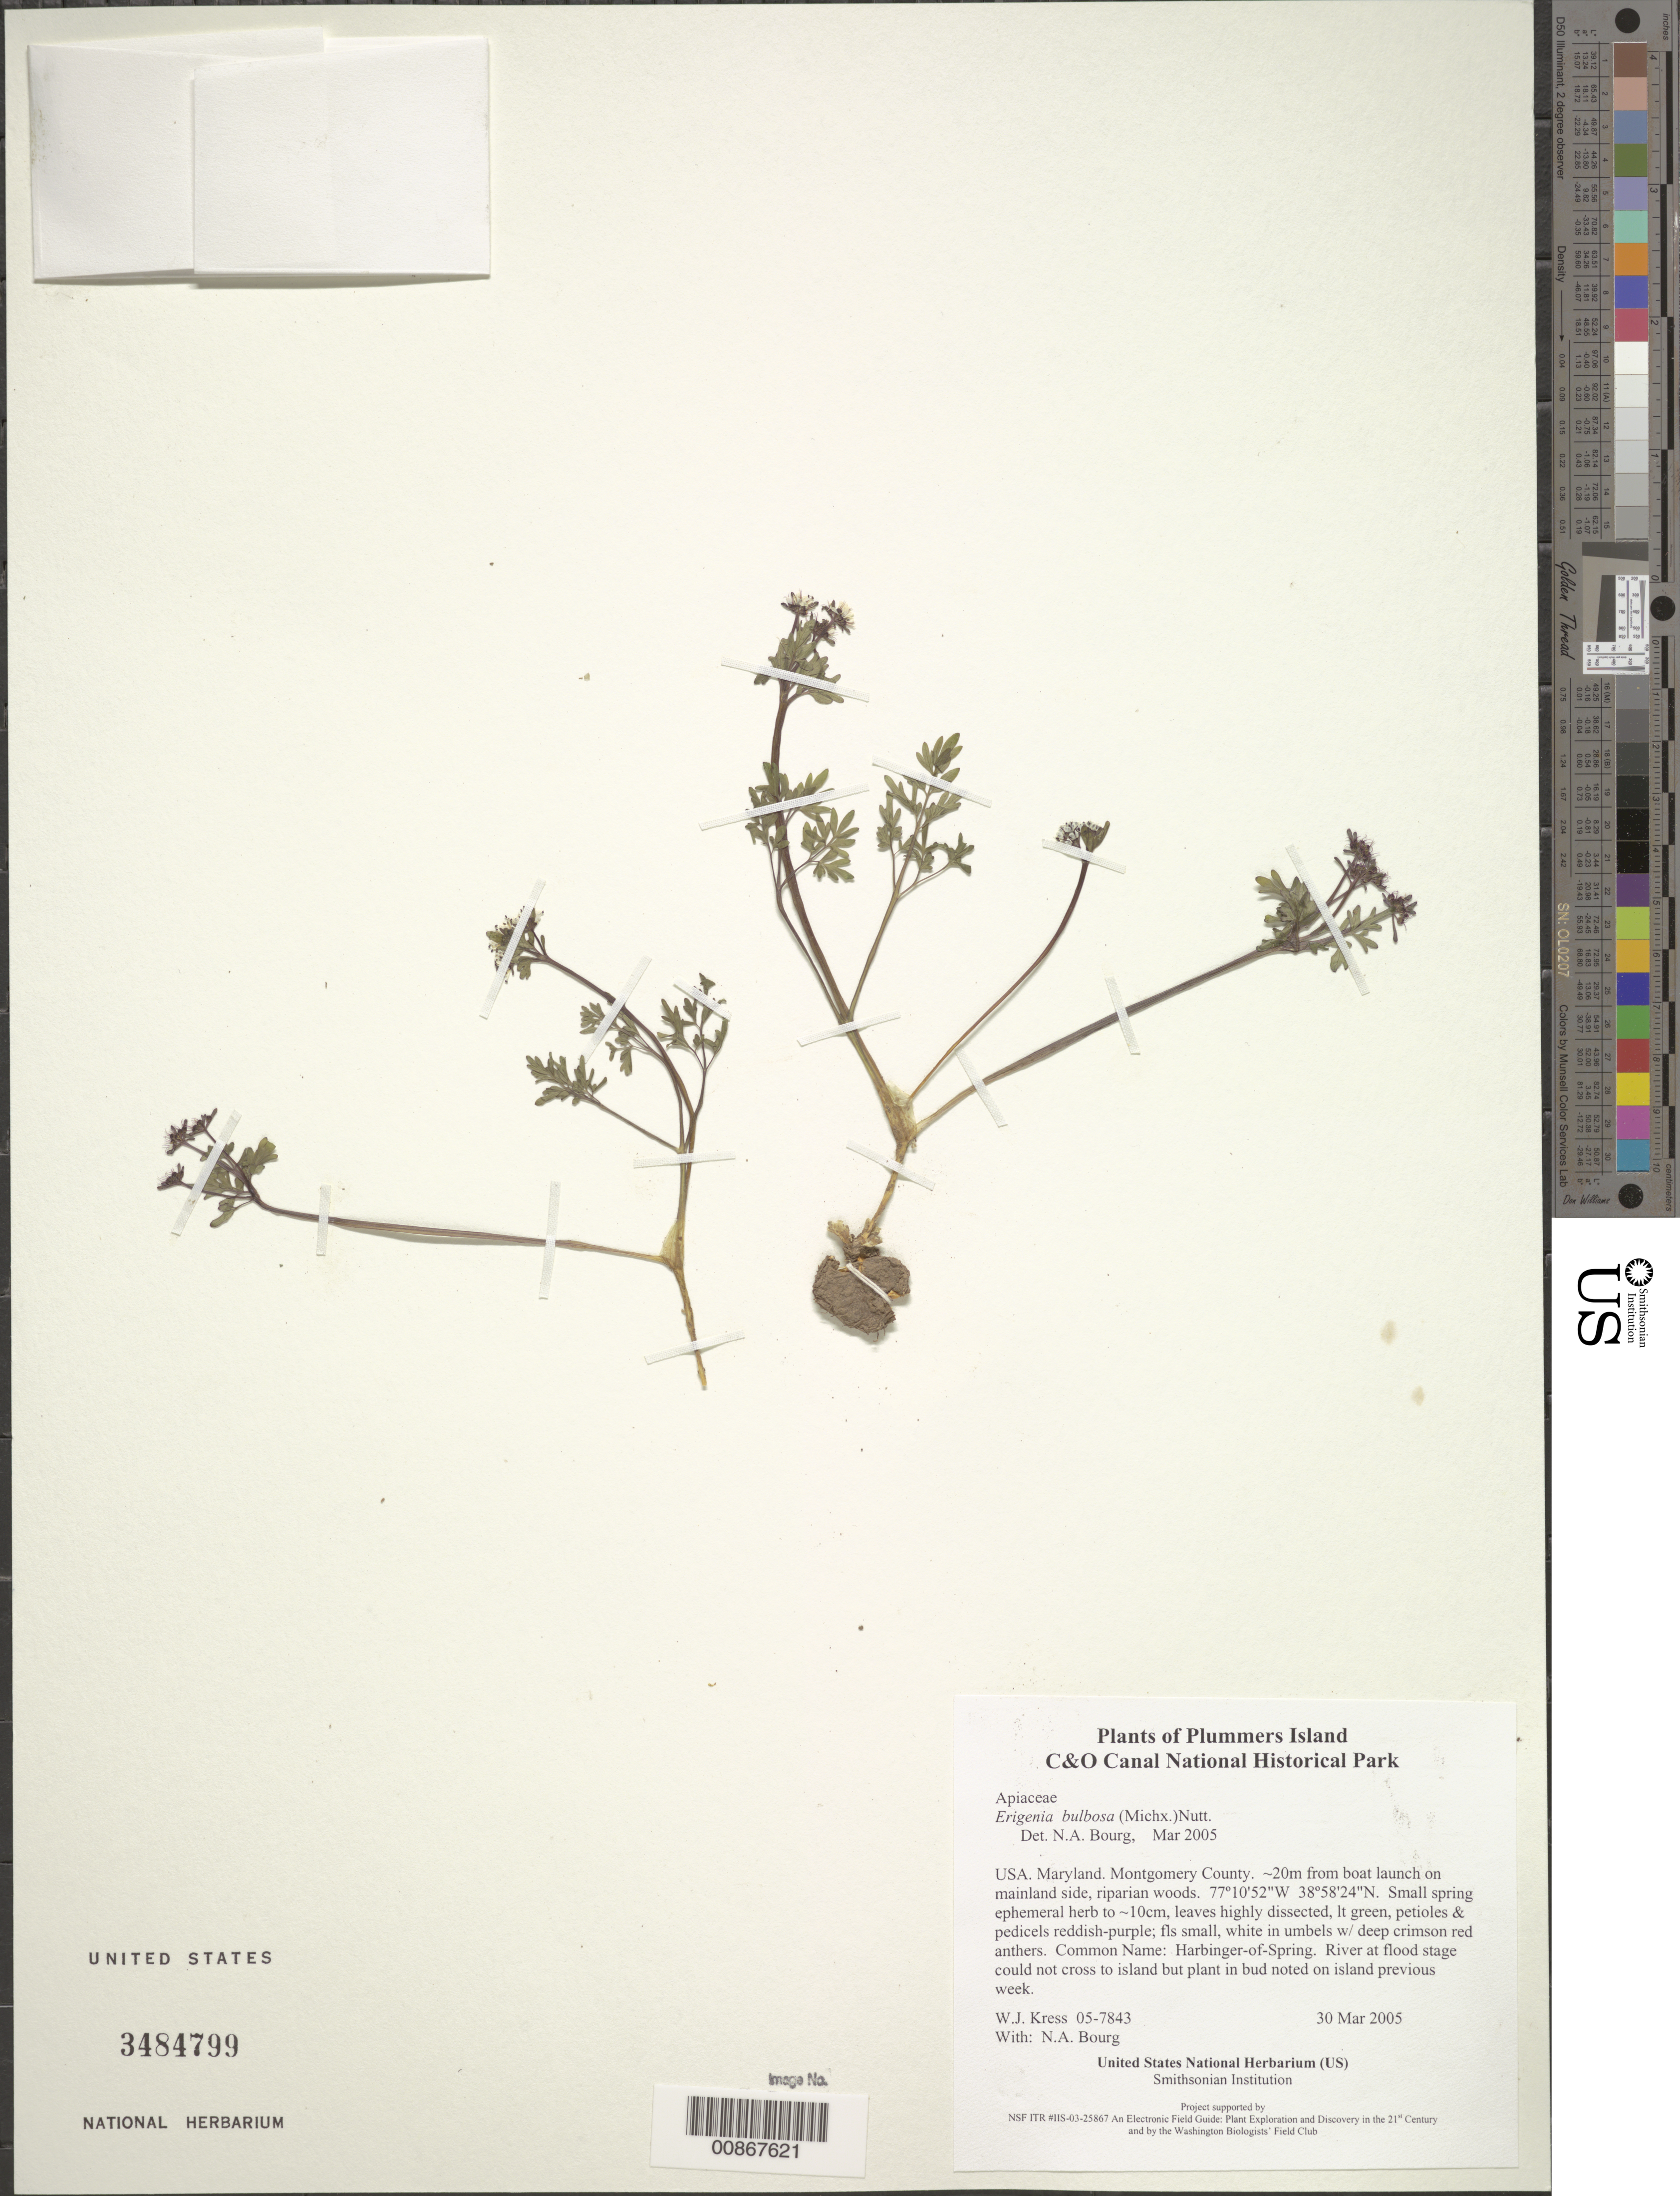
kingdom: Plantae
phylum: Tracheophyta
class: Magnoliopsida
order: Apiales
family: Apiaceae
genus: Erigenia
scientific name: Erigenia bulbosa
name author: (Michx.) Nutt.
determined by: Bourg, N. A.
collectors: W. J. Kress & N. A. Bourg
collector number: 05-7843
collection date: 2005-03-30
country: United States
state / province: Maryland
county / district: Montgomery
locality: Chesapeake and Ohio Canal National Historical Park, Plummers Island. ~20m from boat launch on mainland side, riparian woods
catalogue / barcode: US 3484799